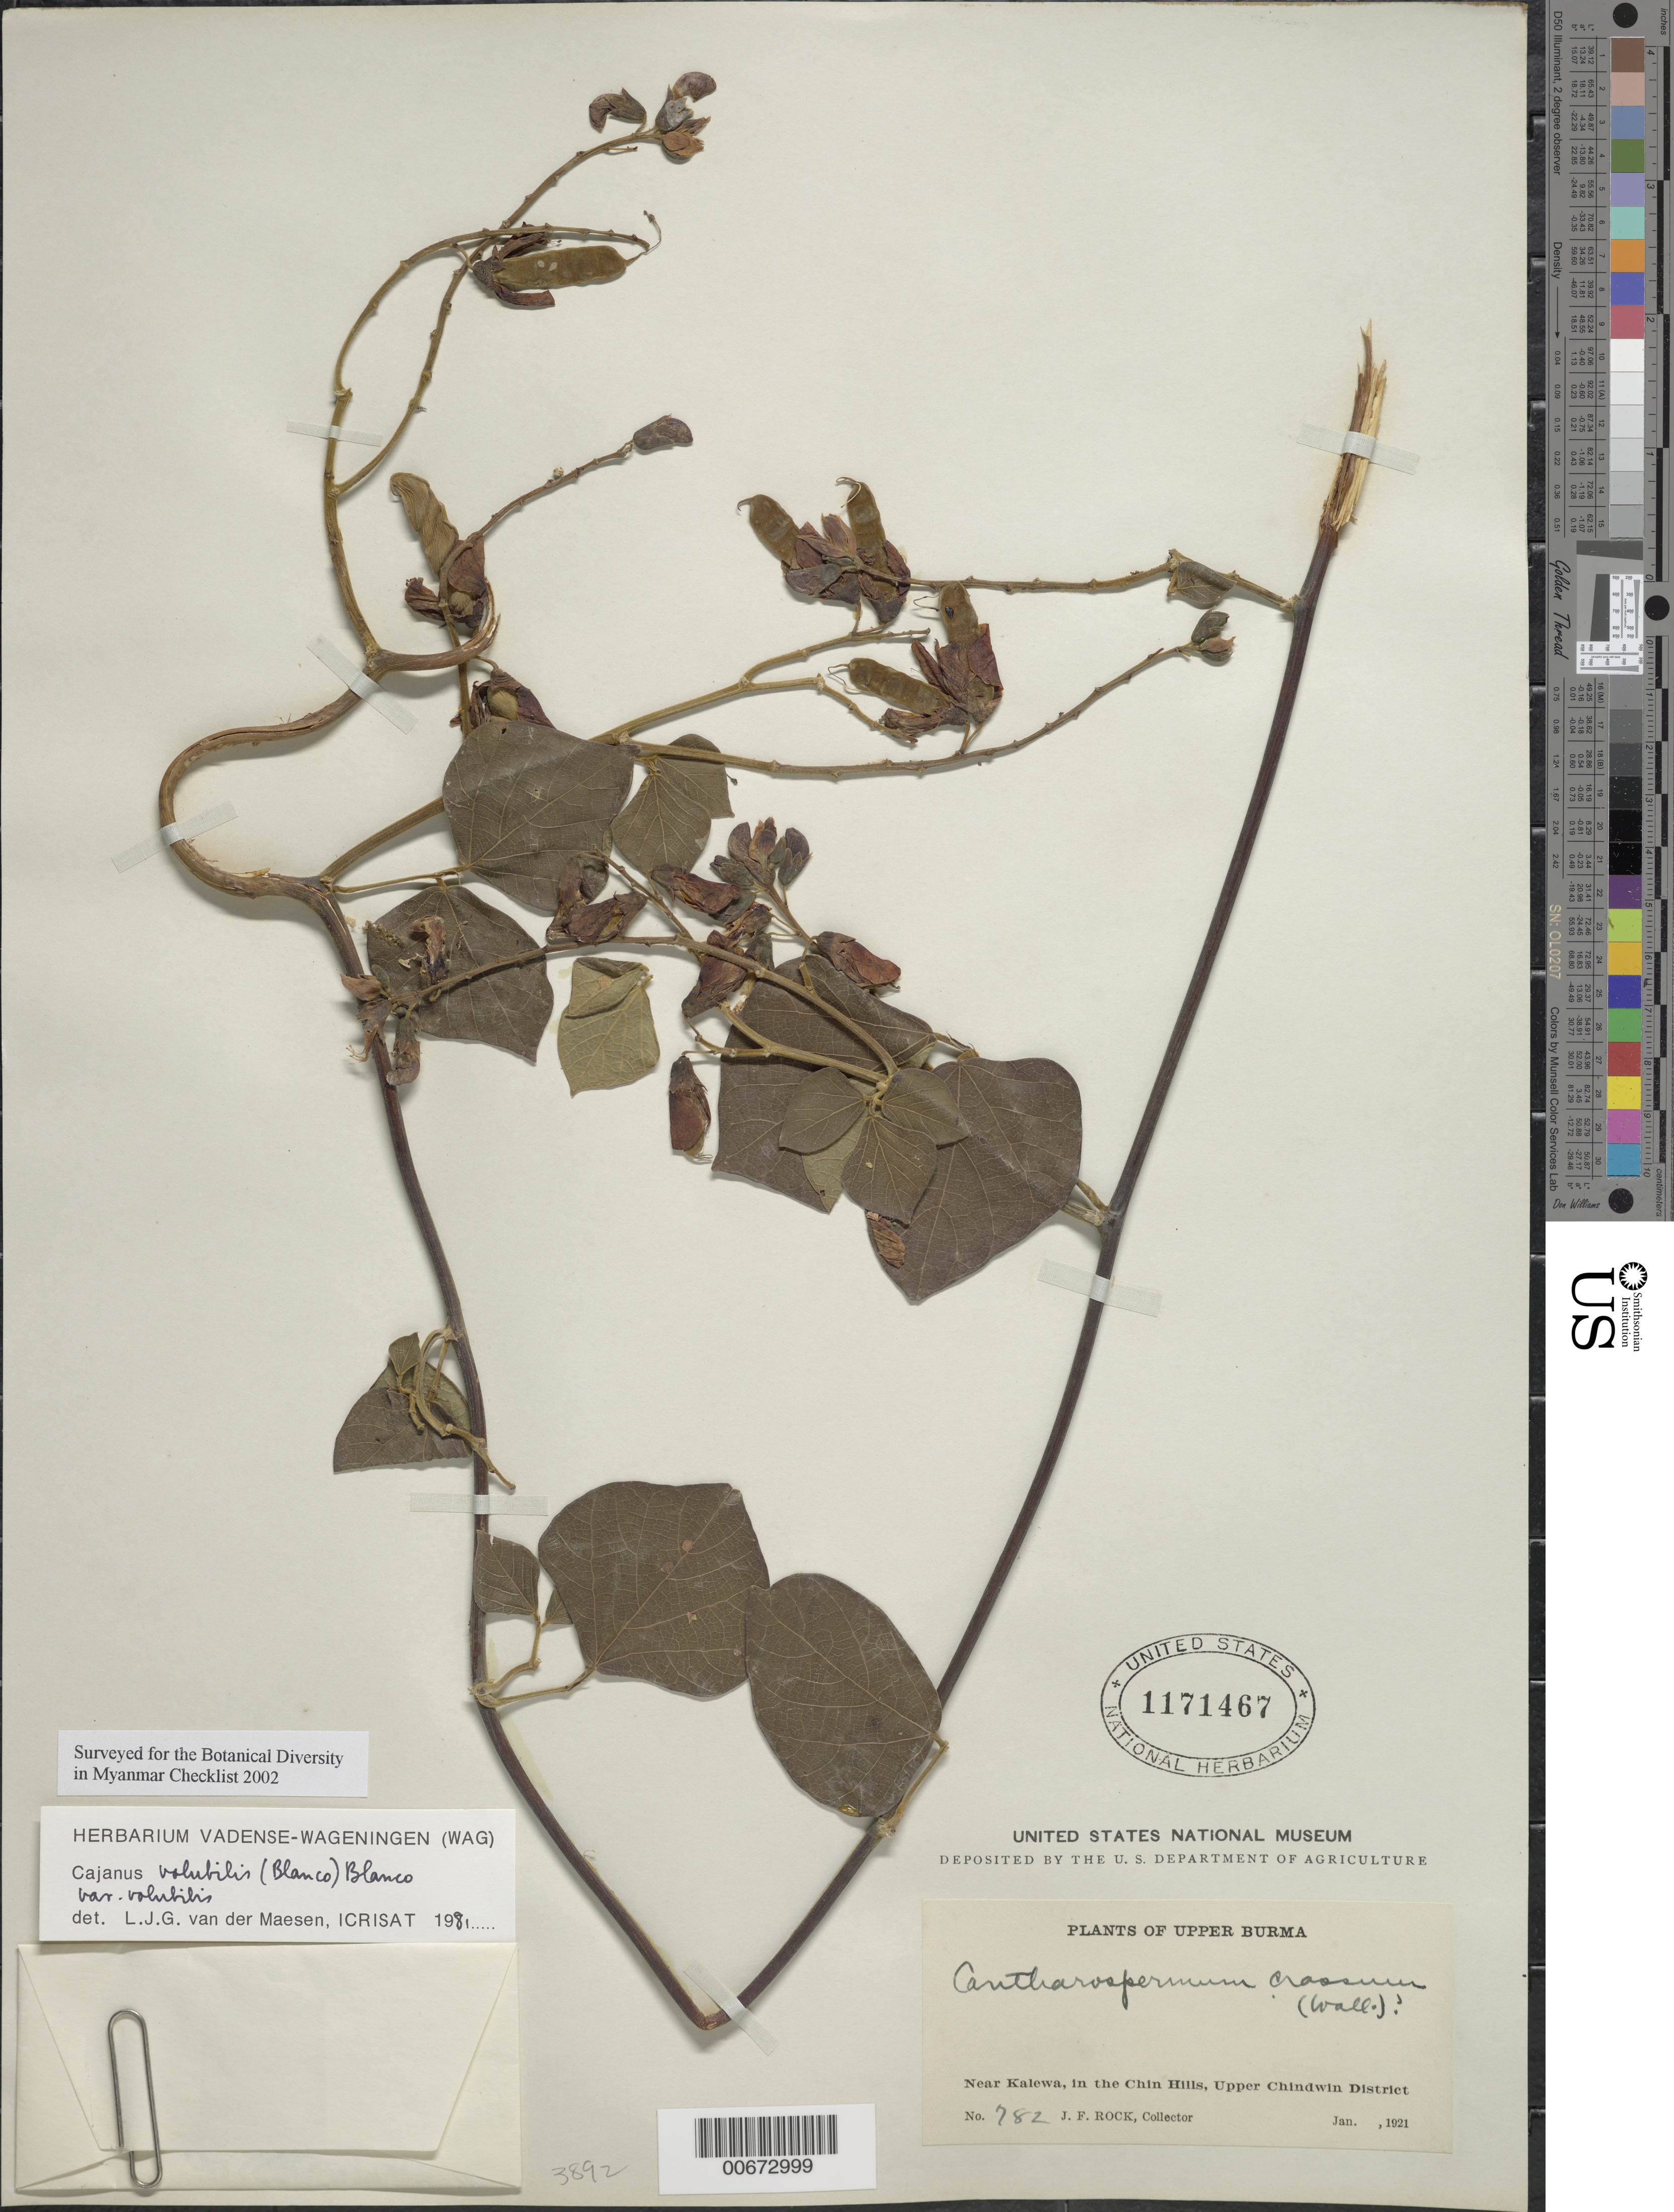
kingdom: Plantae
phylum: Tracheophyta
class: Magnoliopsida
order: Fabales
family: Fabaceae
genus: Cajanus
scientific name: Cajanus volubilis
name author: (Blanco) Blanco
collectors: J. F. Rock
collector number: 782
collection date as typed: Jan 1921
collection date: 1921-01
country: Myanmar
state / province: Chin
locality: Near Kalewa, in the Chin Hills, Upper Chindwin Dist.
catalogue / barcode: US 1171467